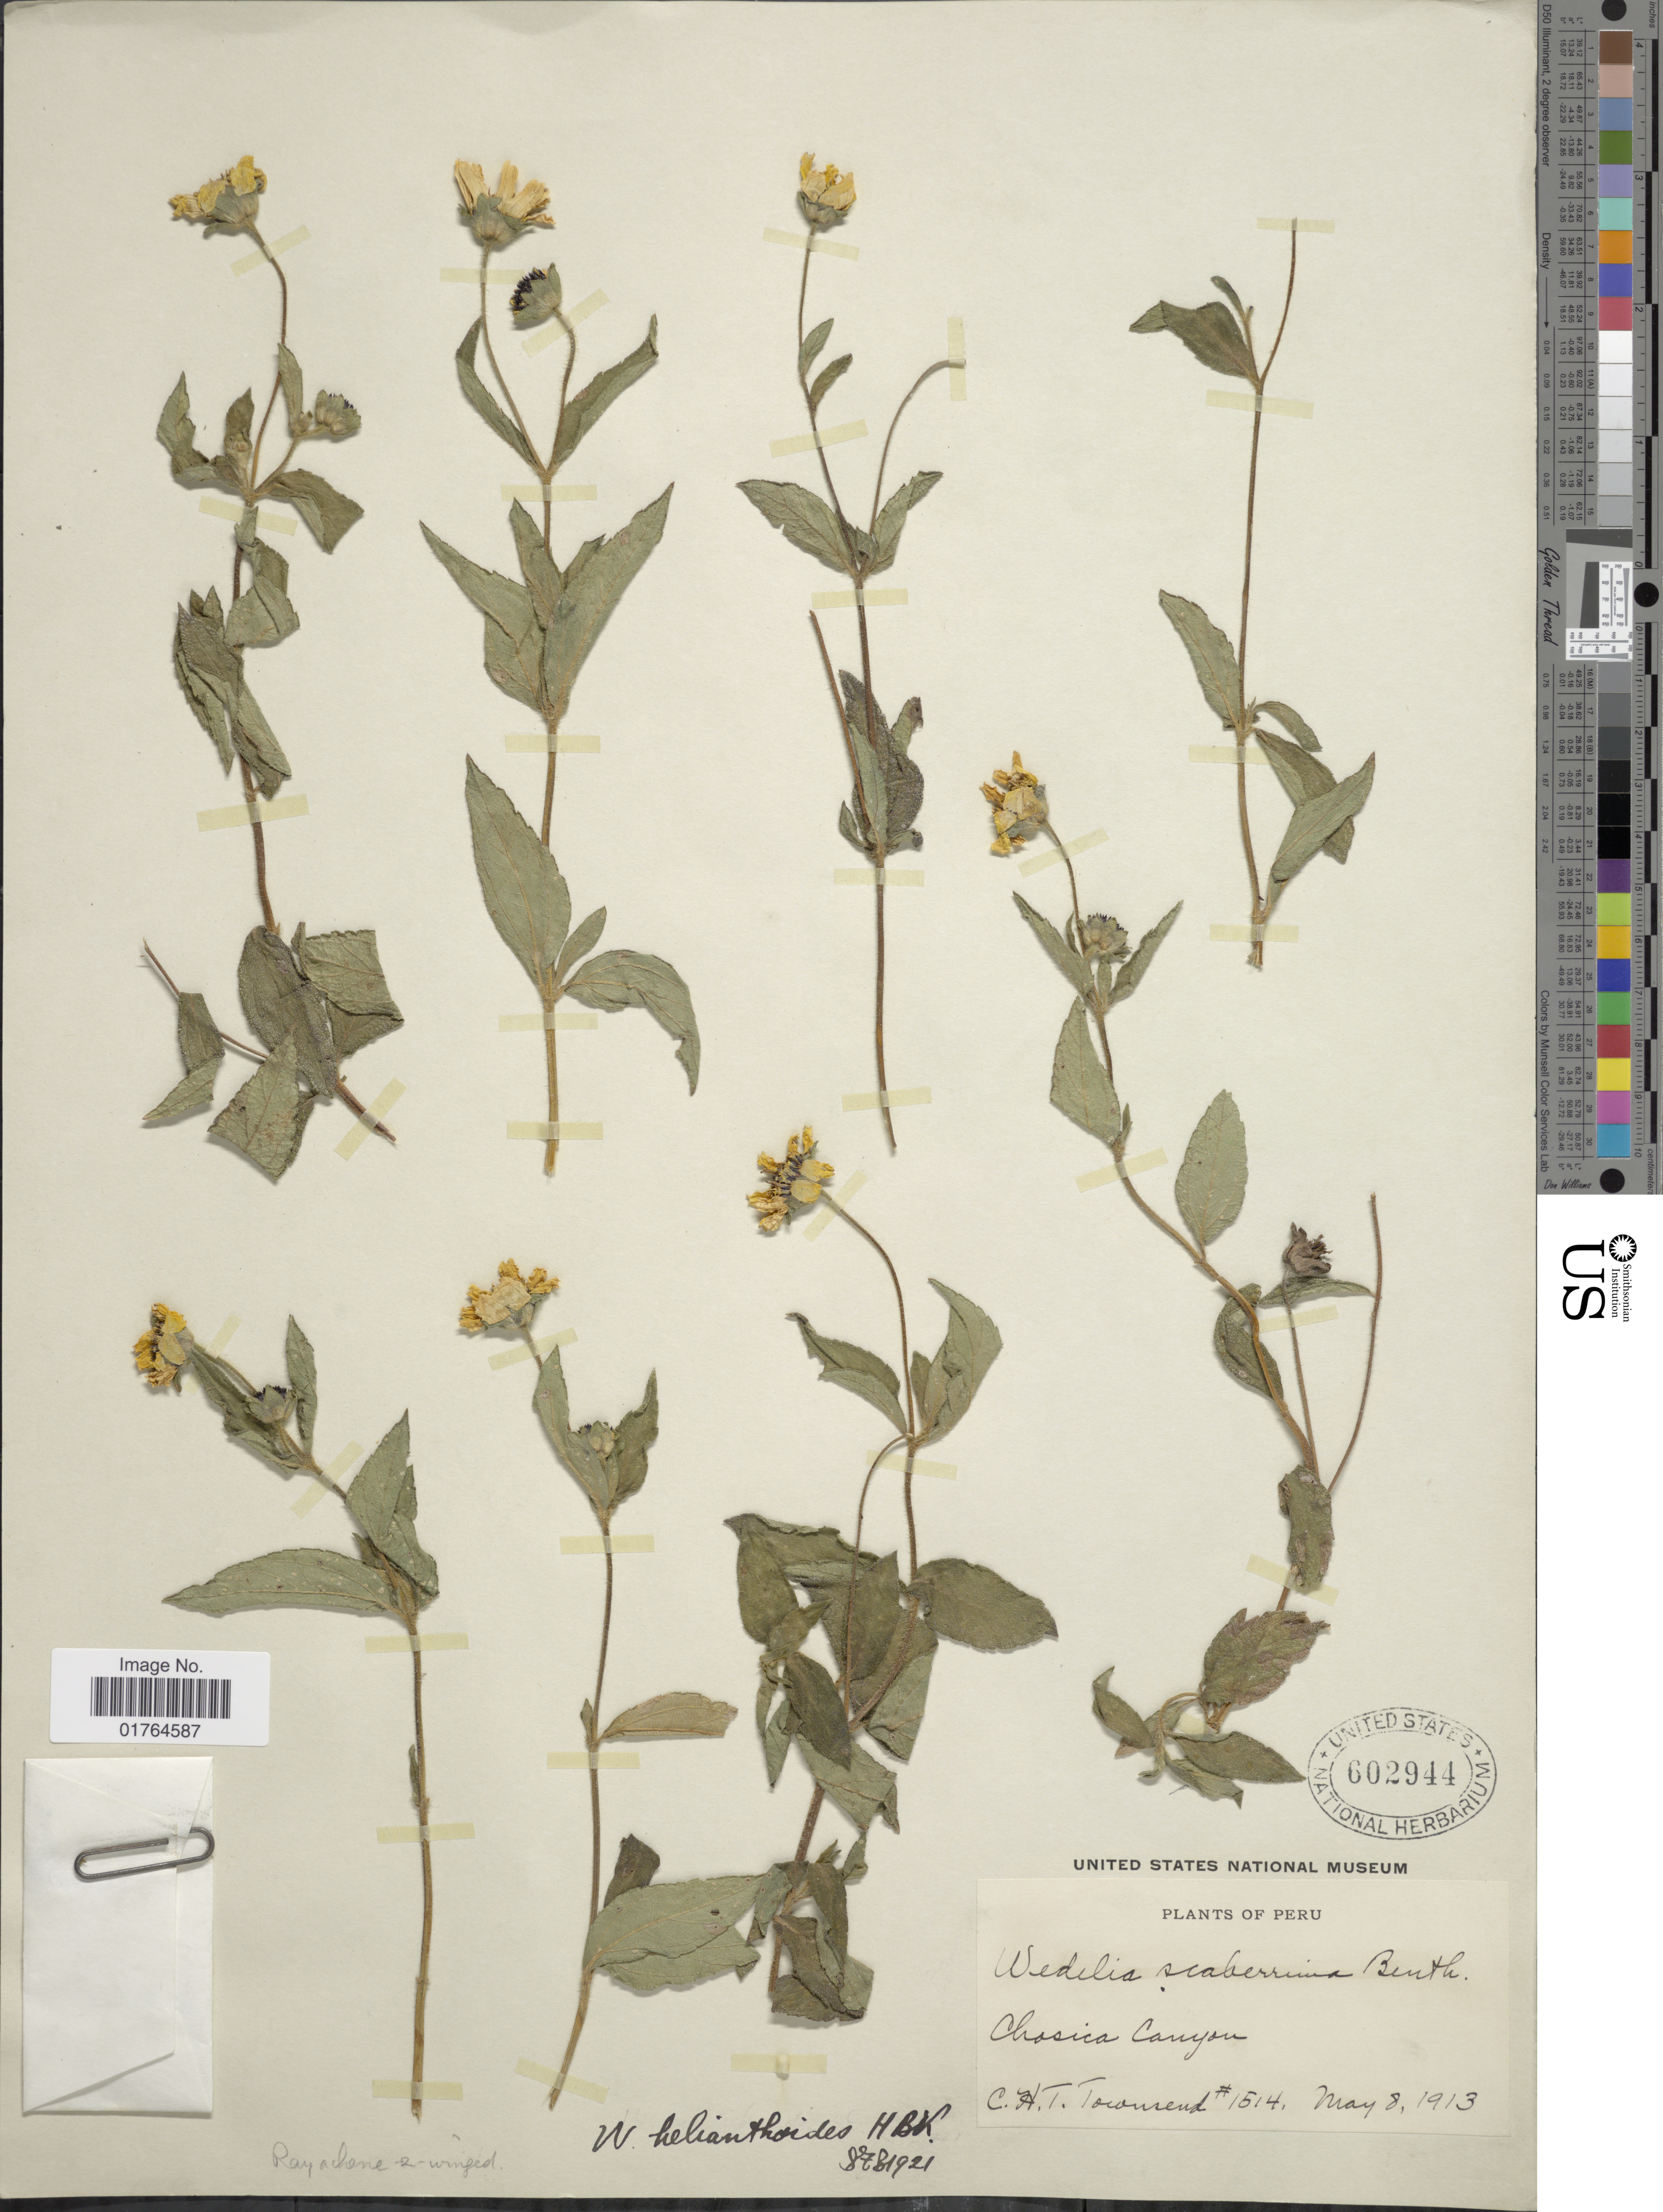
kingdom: Plantae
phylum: Tracheophyta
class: Magnoliopsida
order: Asterales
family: Asteraceae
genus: Wedelia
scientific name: Wedelia helianthoides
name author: Kunth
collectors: C. H. T. Townsend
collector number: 1514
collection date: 1913-05-08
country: Peru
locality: Chosica Canyon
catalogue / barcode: US 602944